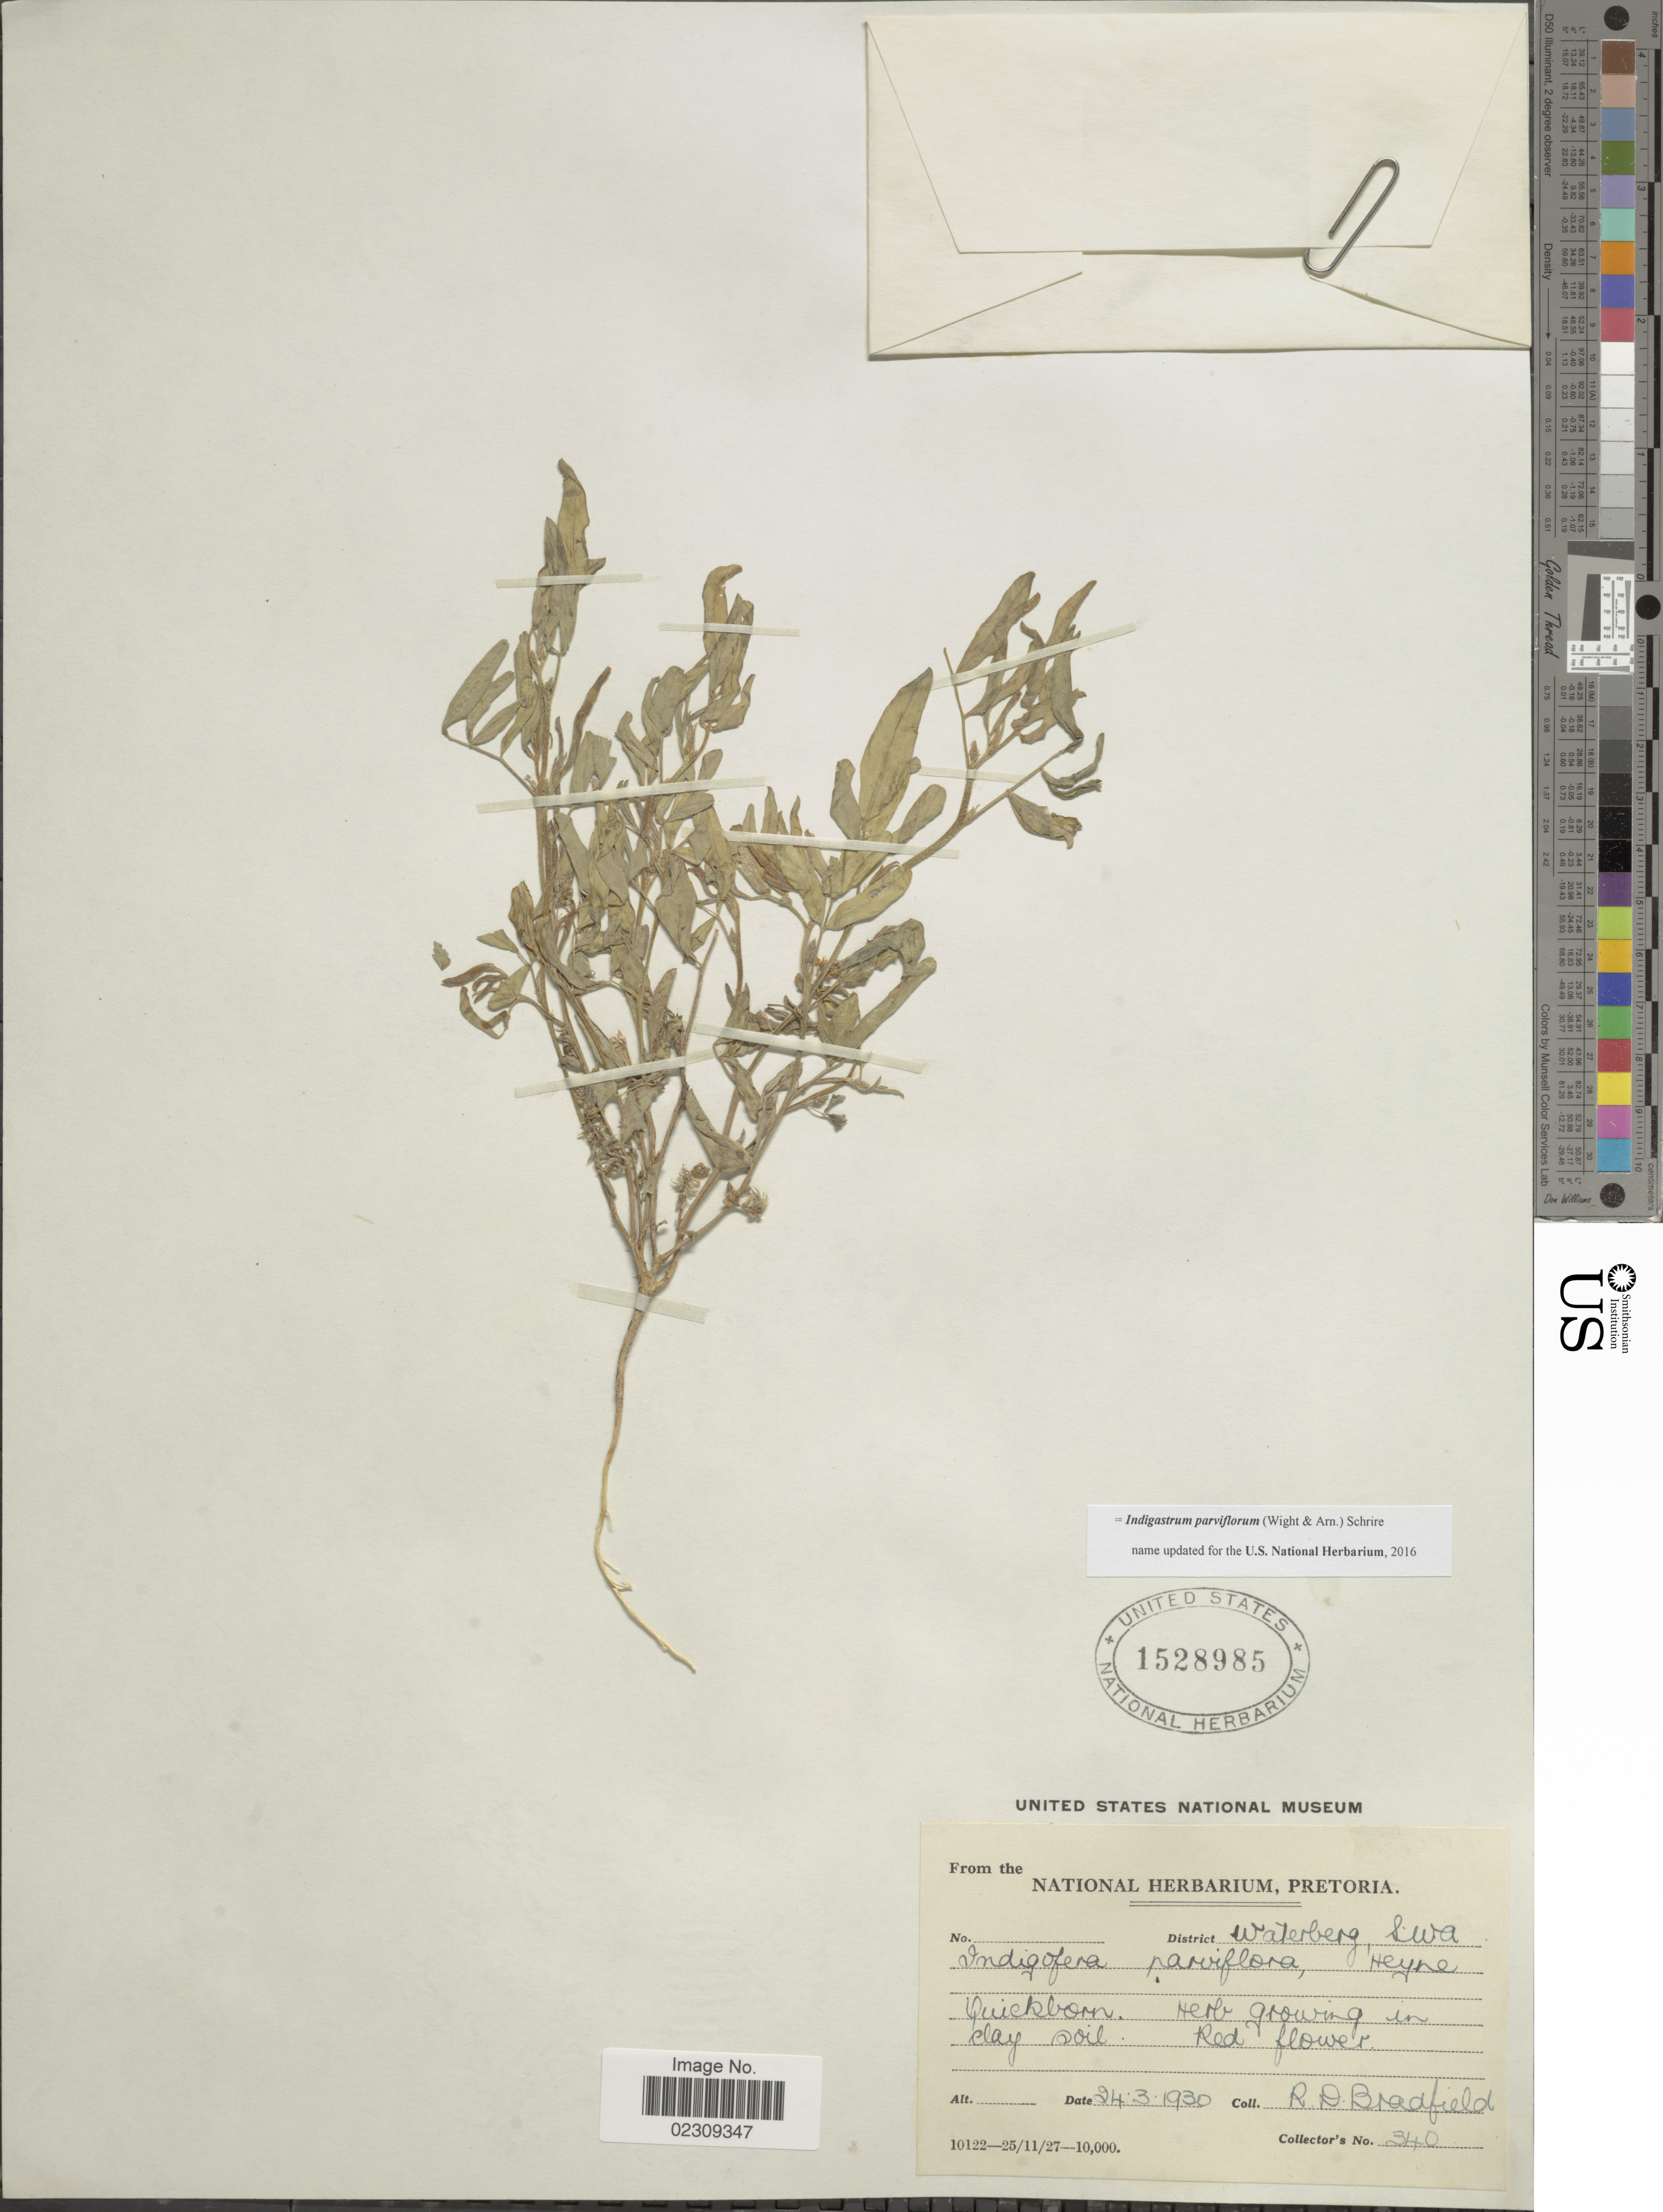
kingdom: Plantae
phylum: Tracheophyta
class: Magnoliopsida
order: Fabales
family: Fabaceae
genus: Indigastrum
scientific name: Indigastrum parviflorum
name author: (F. Heyne ex Hook. & Arn.) Schrire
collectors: R. Bradfield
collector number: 340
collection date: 1930-03-24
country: South Africa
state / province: Limpopo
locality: District Waterberg, SWA, Quickborn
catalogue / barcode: US 1528985